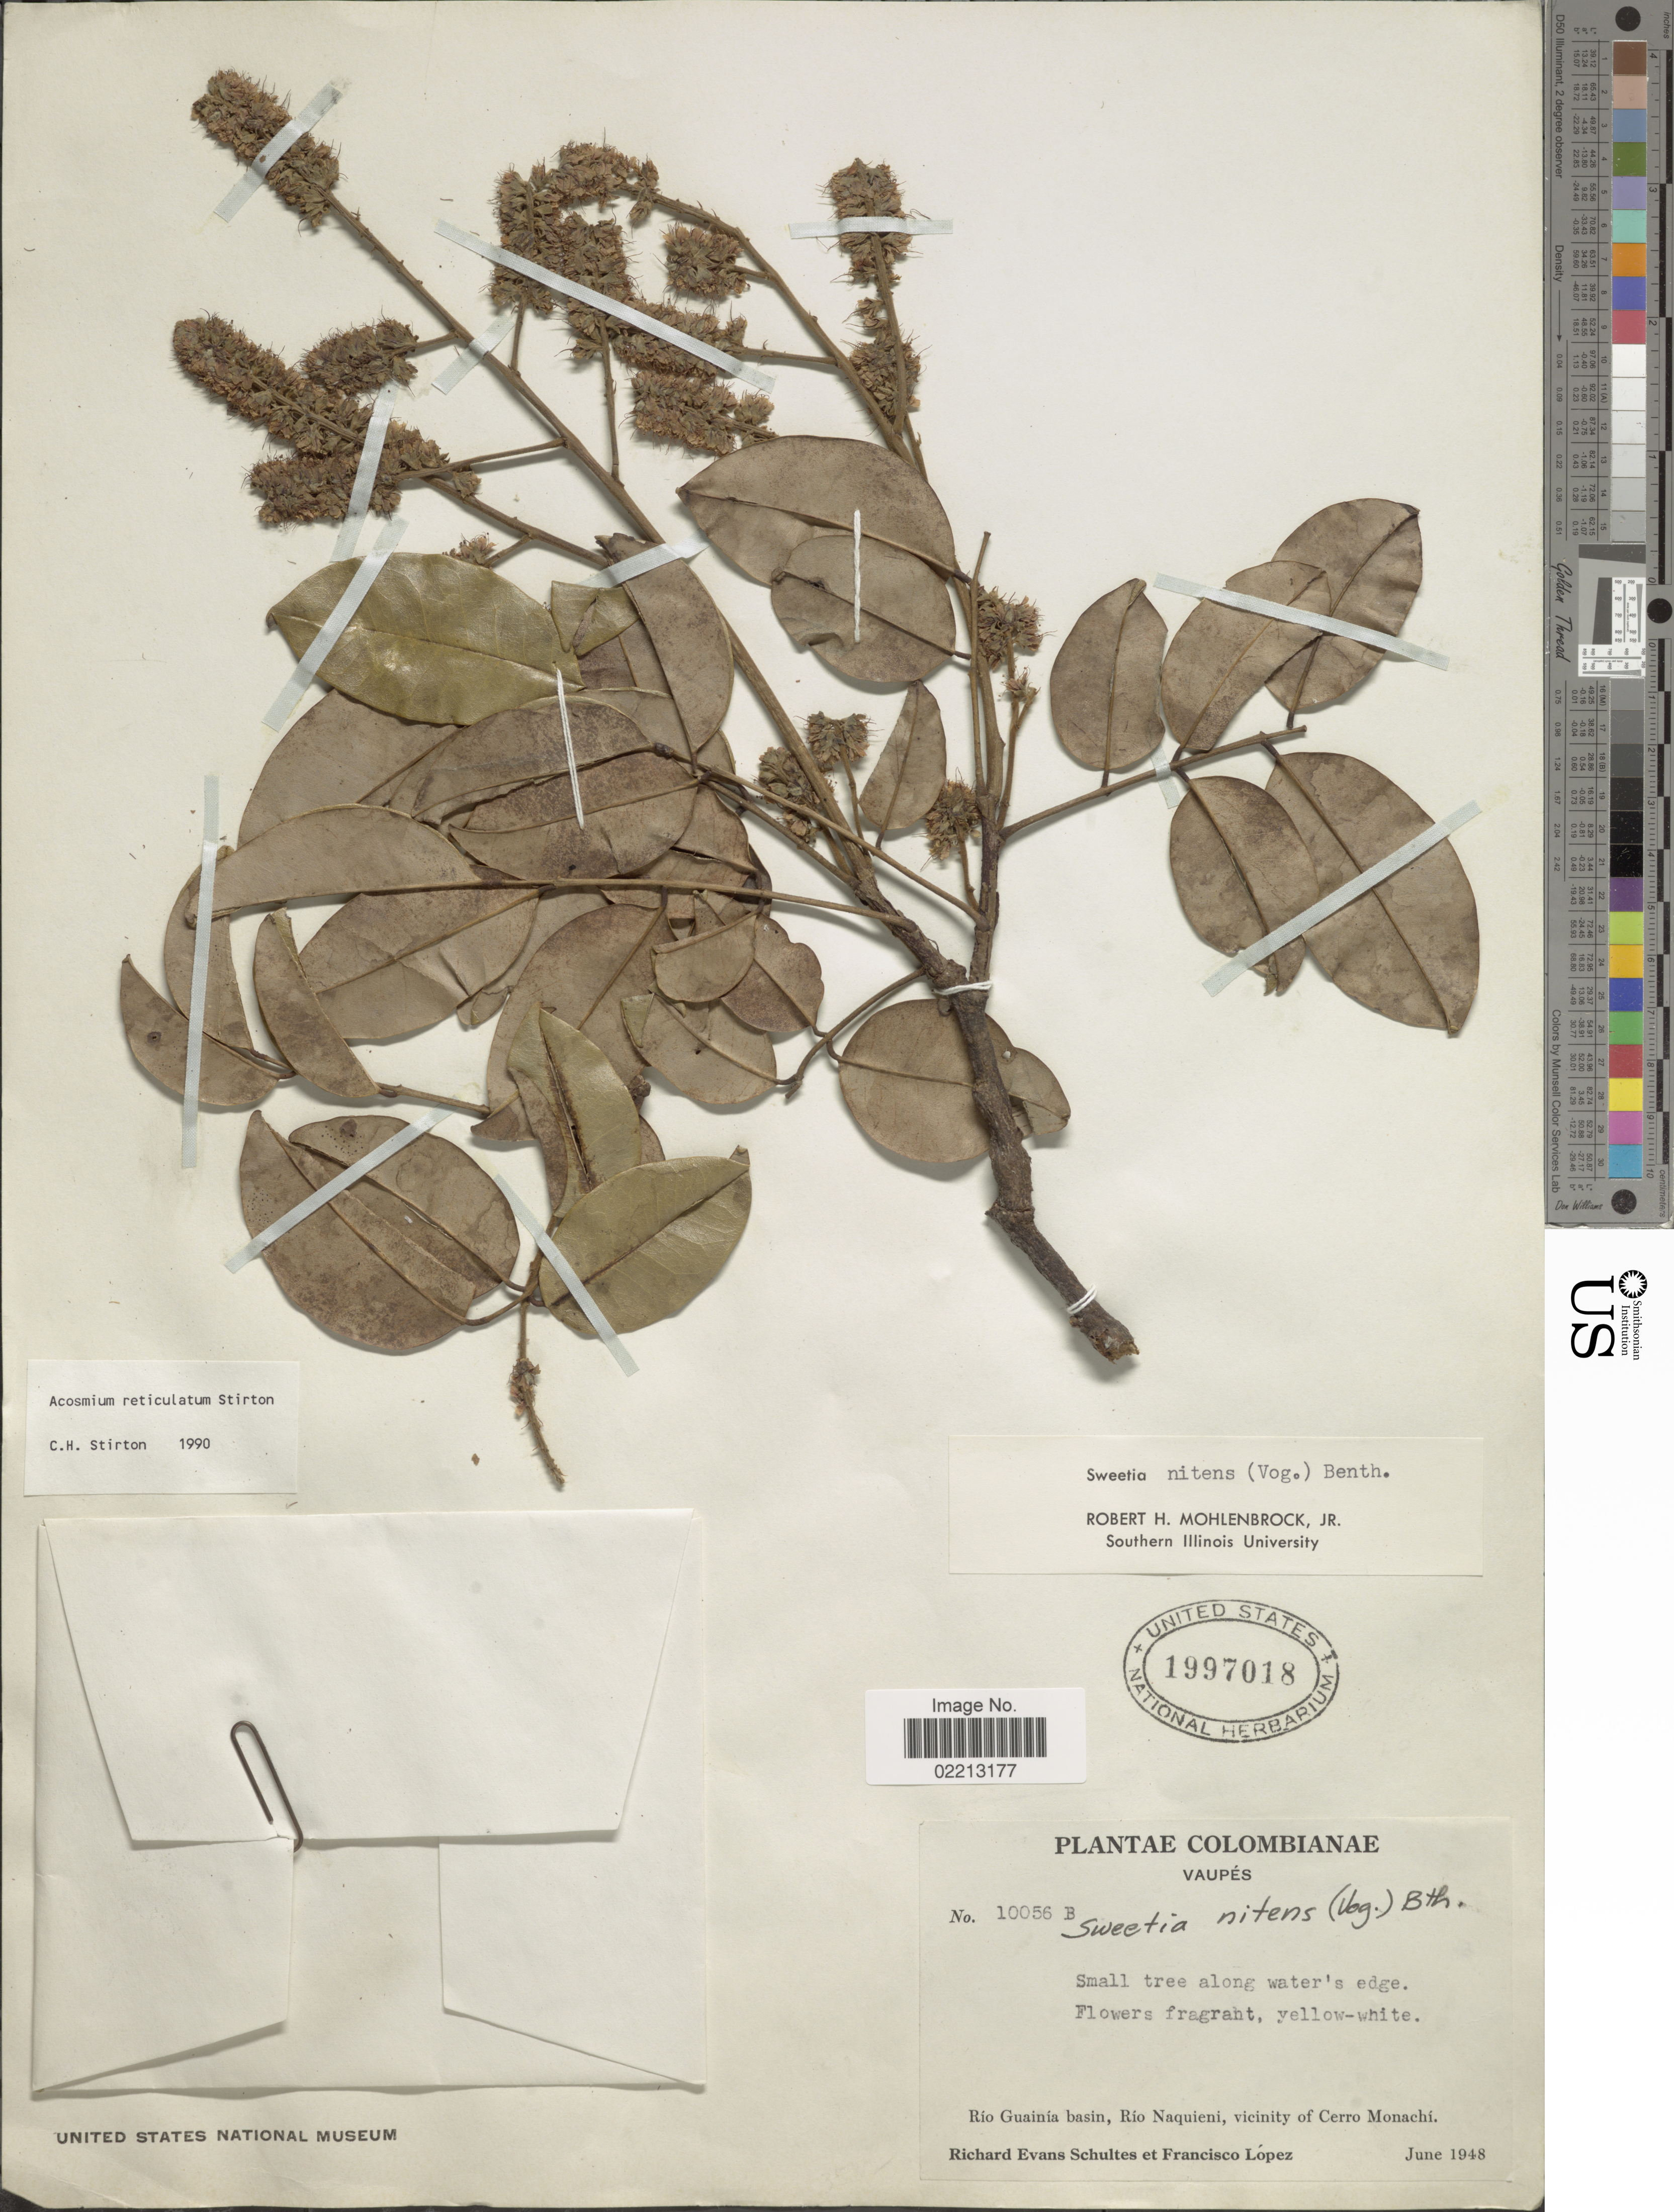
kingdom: Plantae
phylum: Tracheophyta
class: Magnoliopsida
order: Fabales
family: Fabaceae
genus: Acosmium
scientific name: Acosmium reticulatum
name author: Stirton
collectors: R. E. Schultes & F. Lopéz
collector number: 10056B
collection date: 1948-06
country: Colombia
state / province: Vaupés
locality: Rio Guainia basin, Rio Naquieni, vicinity of Cerro Monachi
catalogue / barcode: US 1997018